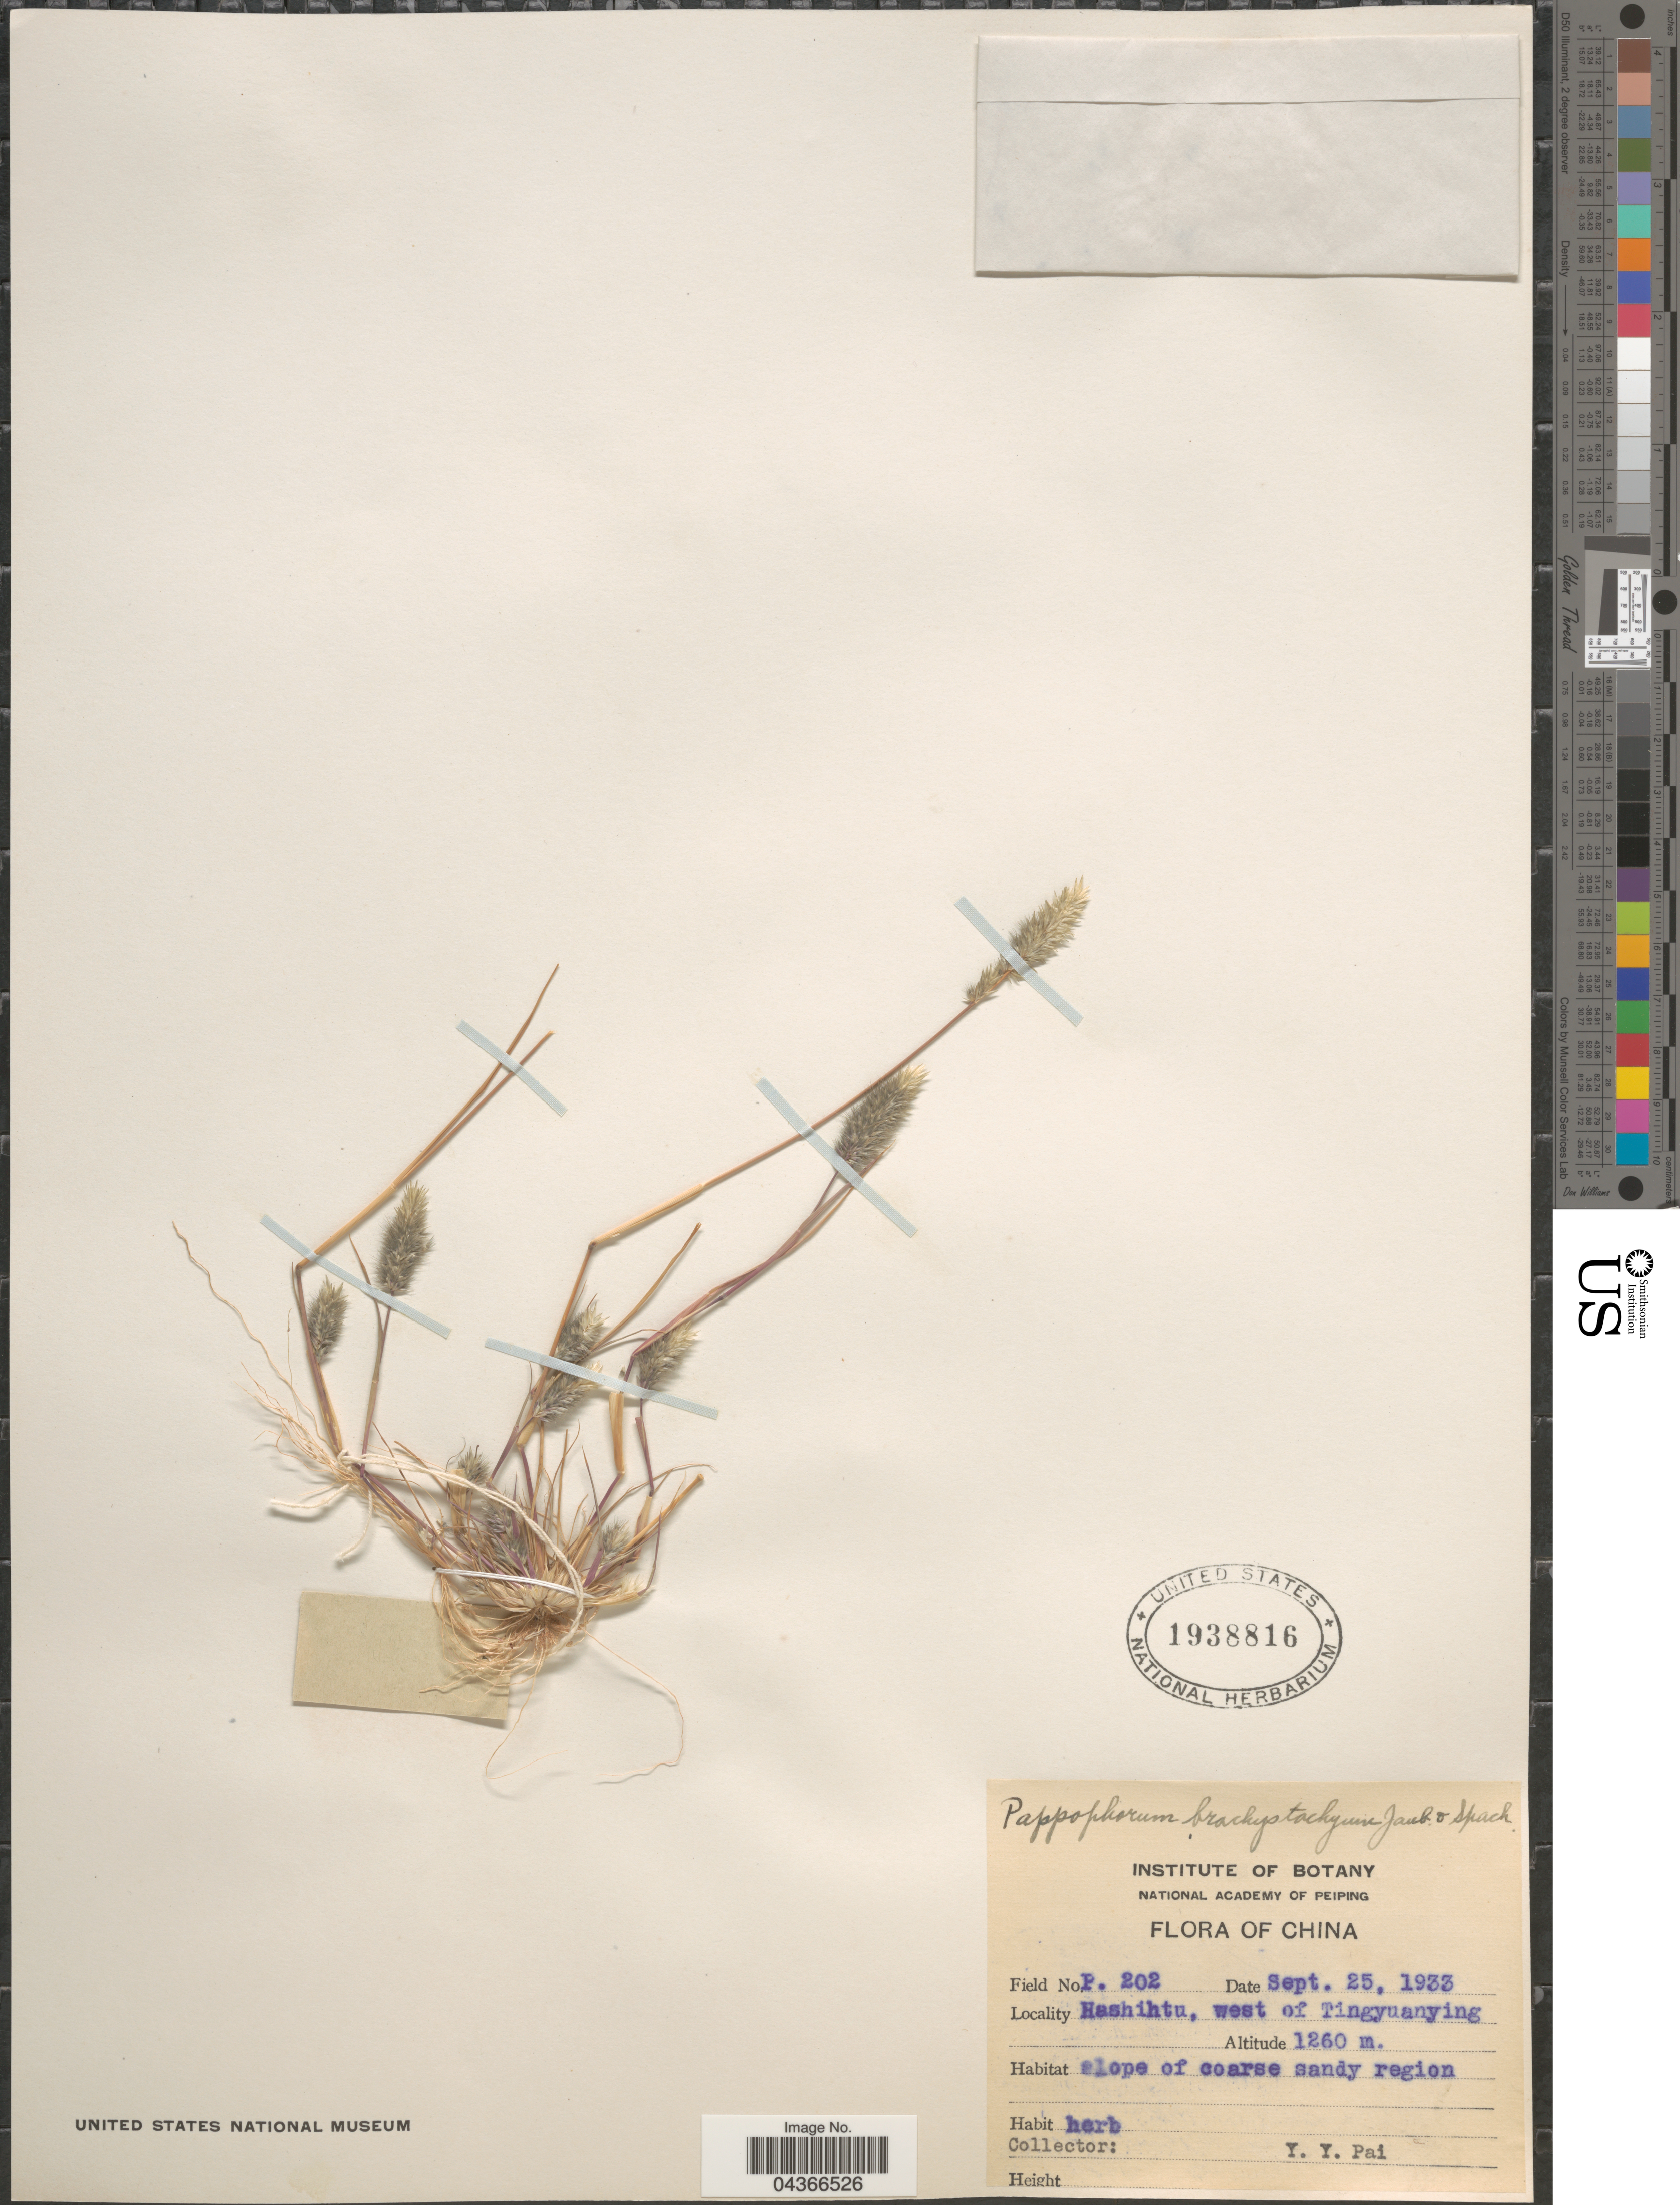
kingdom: Plantae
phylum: Tracheophyta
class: Liliopsida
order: Poales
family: Poaceae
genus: Enneapogon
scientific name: Enneapogon desvauxii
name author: P. Beauv.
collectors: Y. Pai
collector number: P.202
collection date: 1933-09-25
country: China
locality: Hashitu, west of Tingyuanying.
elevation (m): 1260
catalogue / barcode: US 1938816